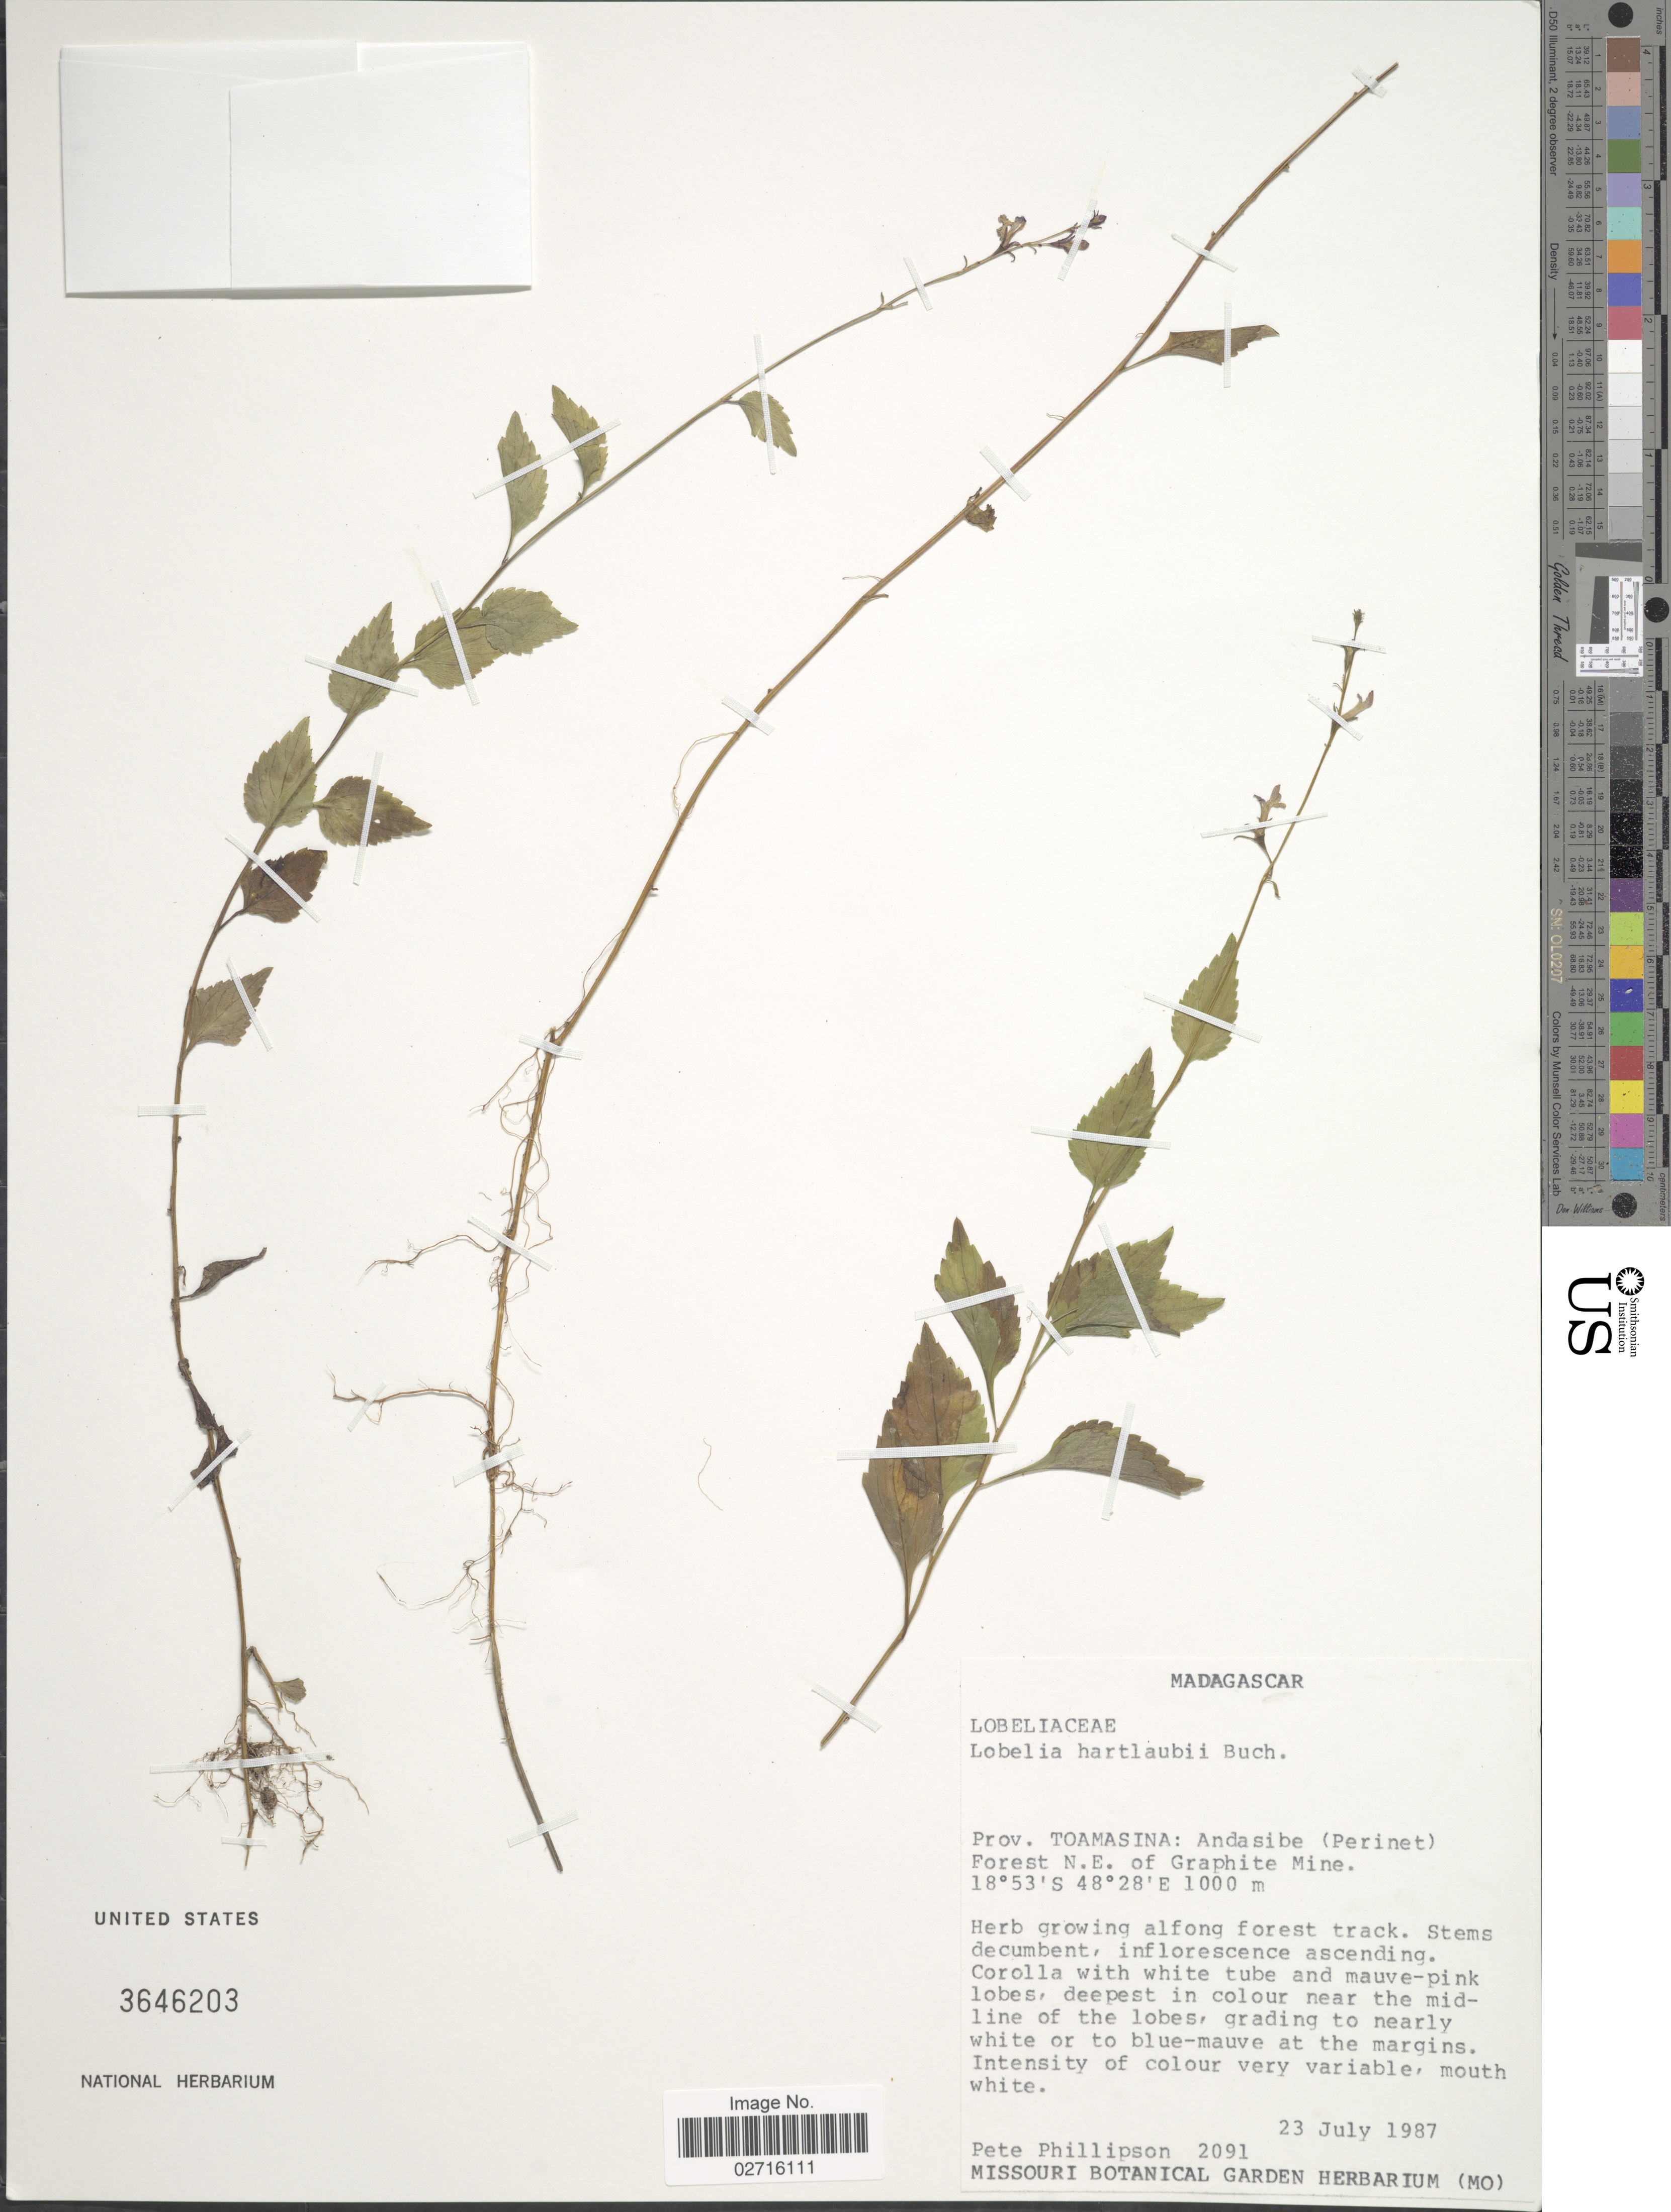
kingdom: Plantae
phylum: Tracheophyta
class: Magnoliopsida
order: Asterales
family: Campanulaceae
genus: Lobelia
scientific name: Lobelia hartlaubii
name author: Buchenau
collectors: P. B. Phillipson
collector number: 2091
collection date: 1987-07-23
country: Madagascar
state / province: Alaotra Mangoro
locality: Andasibe (Perinet) Forest N.E. of Graphite Mine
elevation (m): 1000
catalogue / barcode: US 3646203